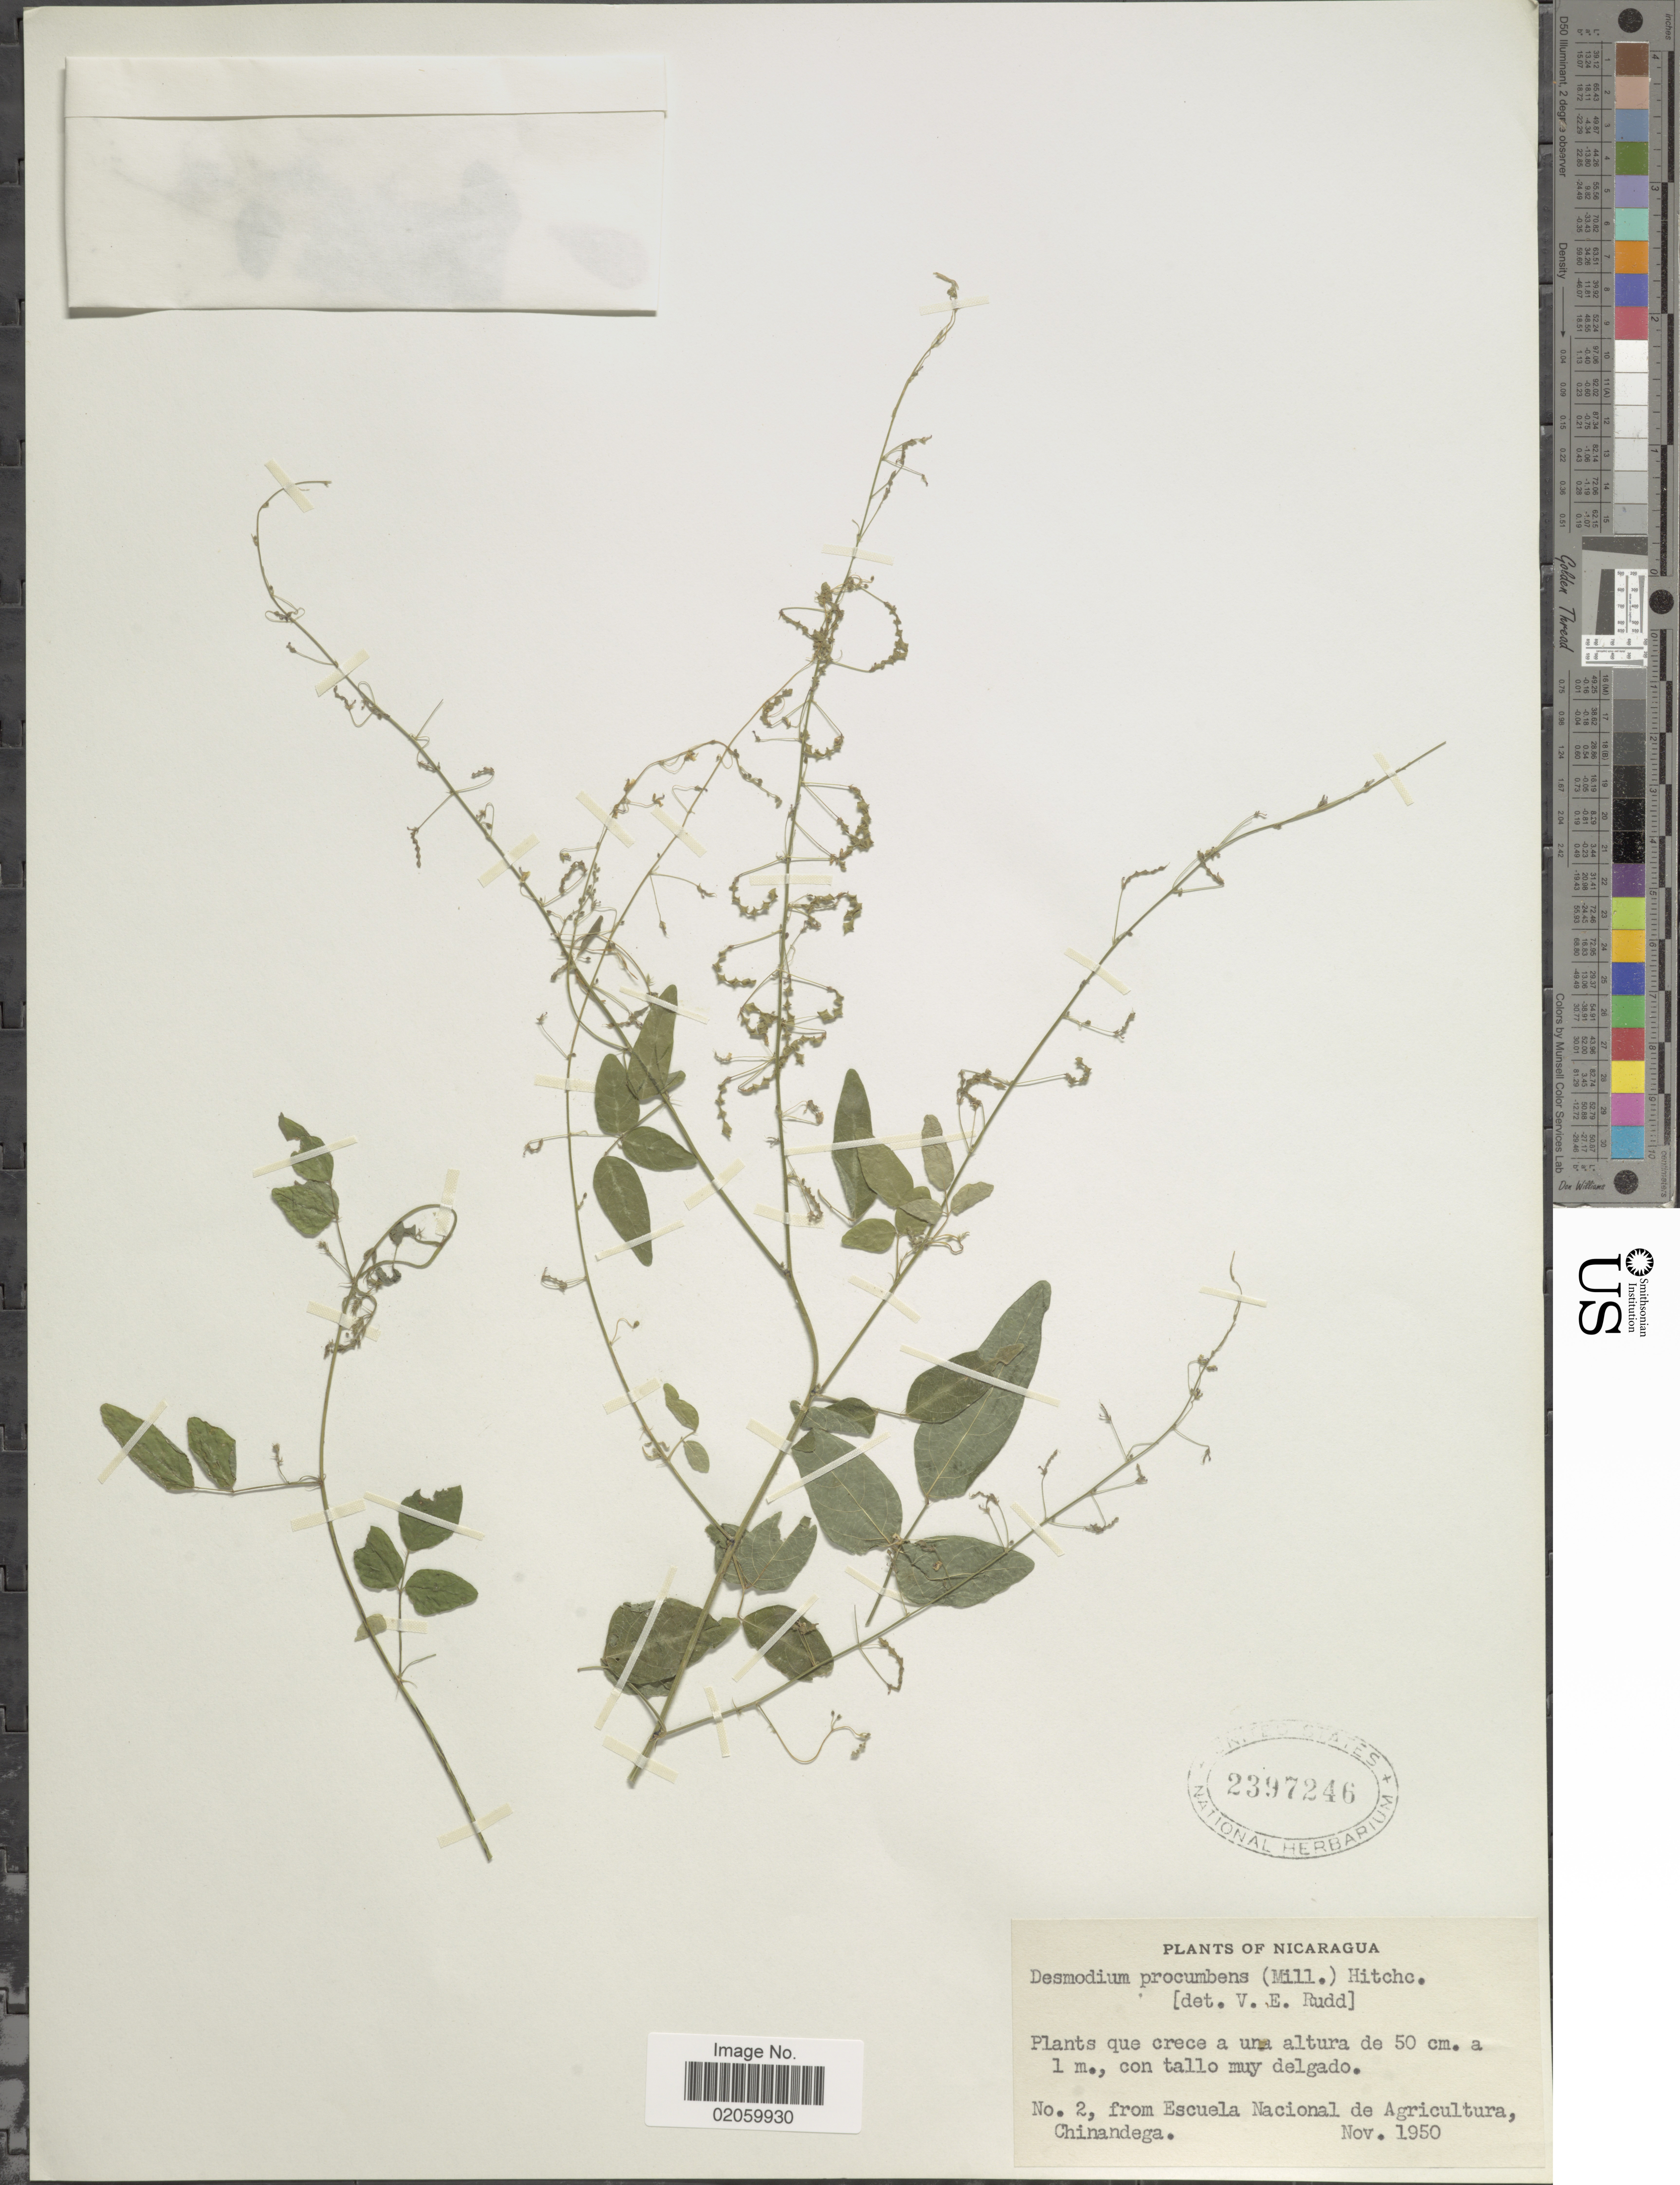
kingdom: Plantae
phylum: Tracheophyta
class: Magnoliopsida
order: Fabales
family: Fabaceae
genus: Desmodium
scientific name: Desmodium procumbens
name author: (Mill.) Hitchc.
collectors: C. Escuela Nacional de Agricultura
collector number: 2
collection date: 1950-11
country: Nicaragua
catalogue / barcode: US 2397246